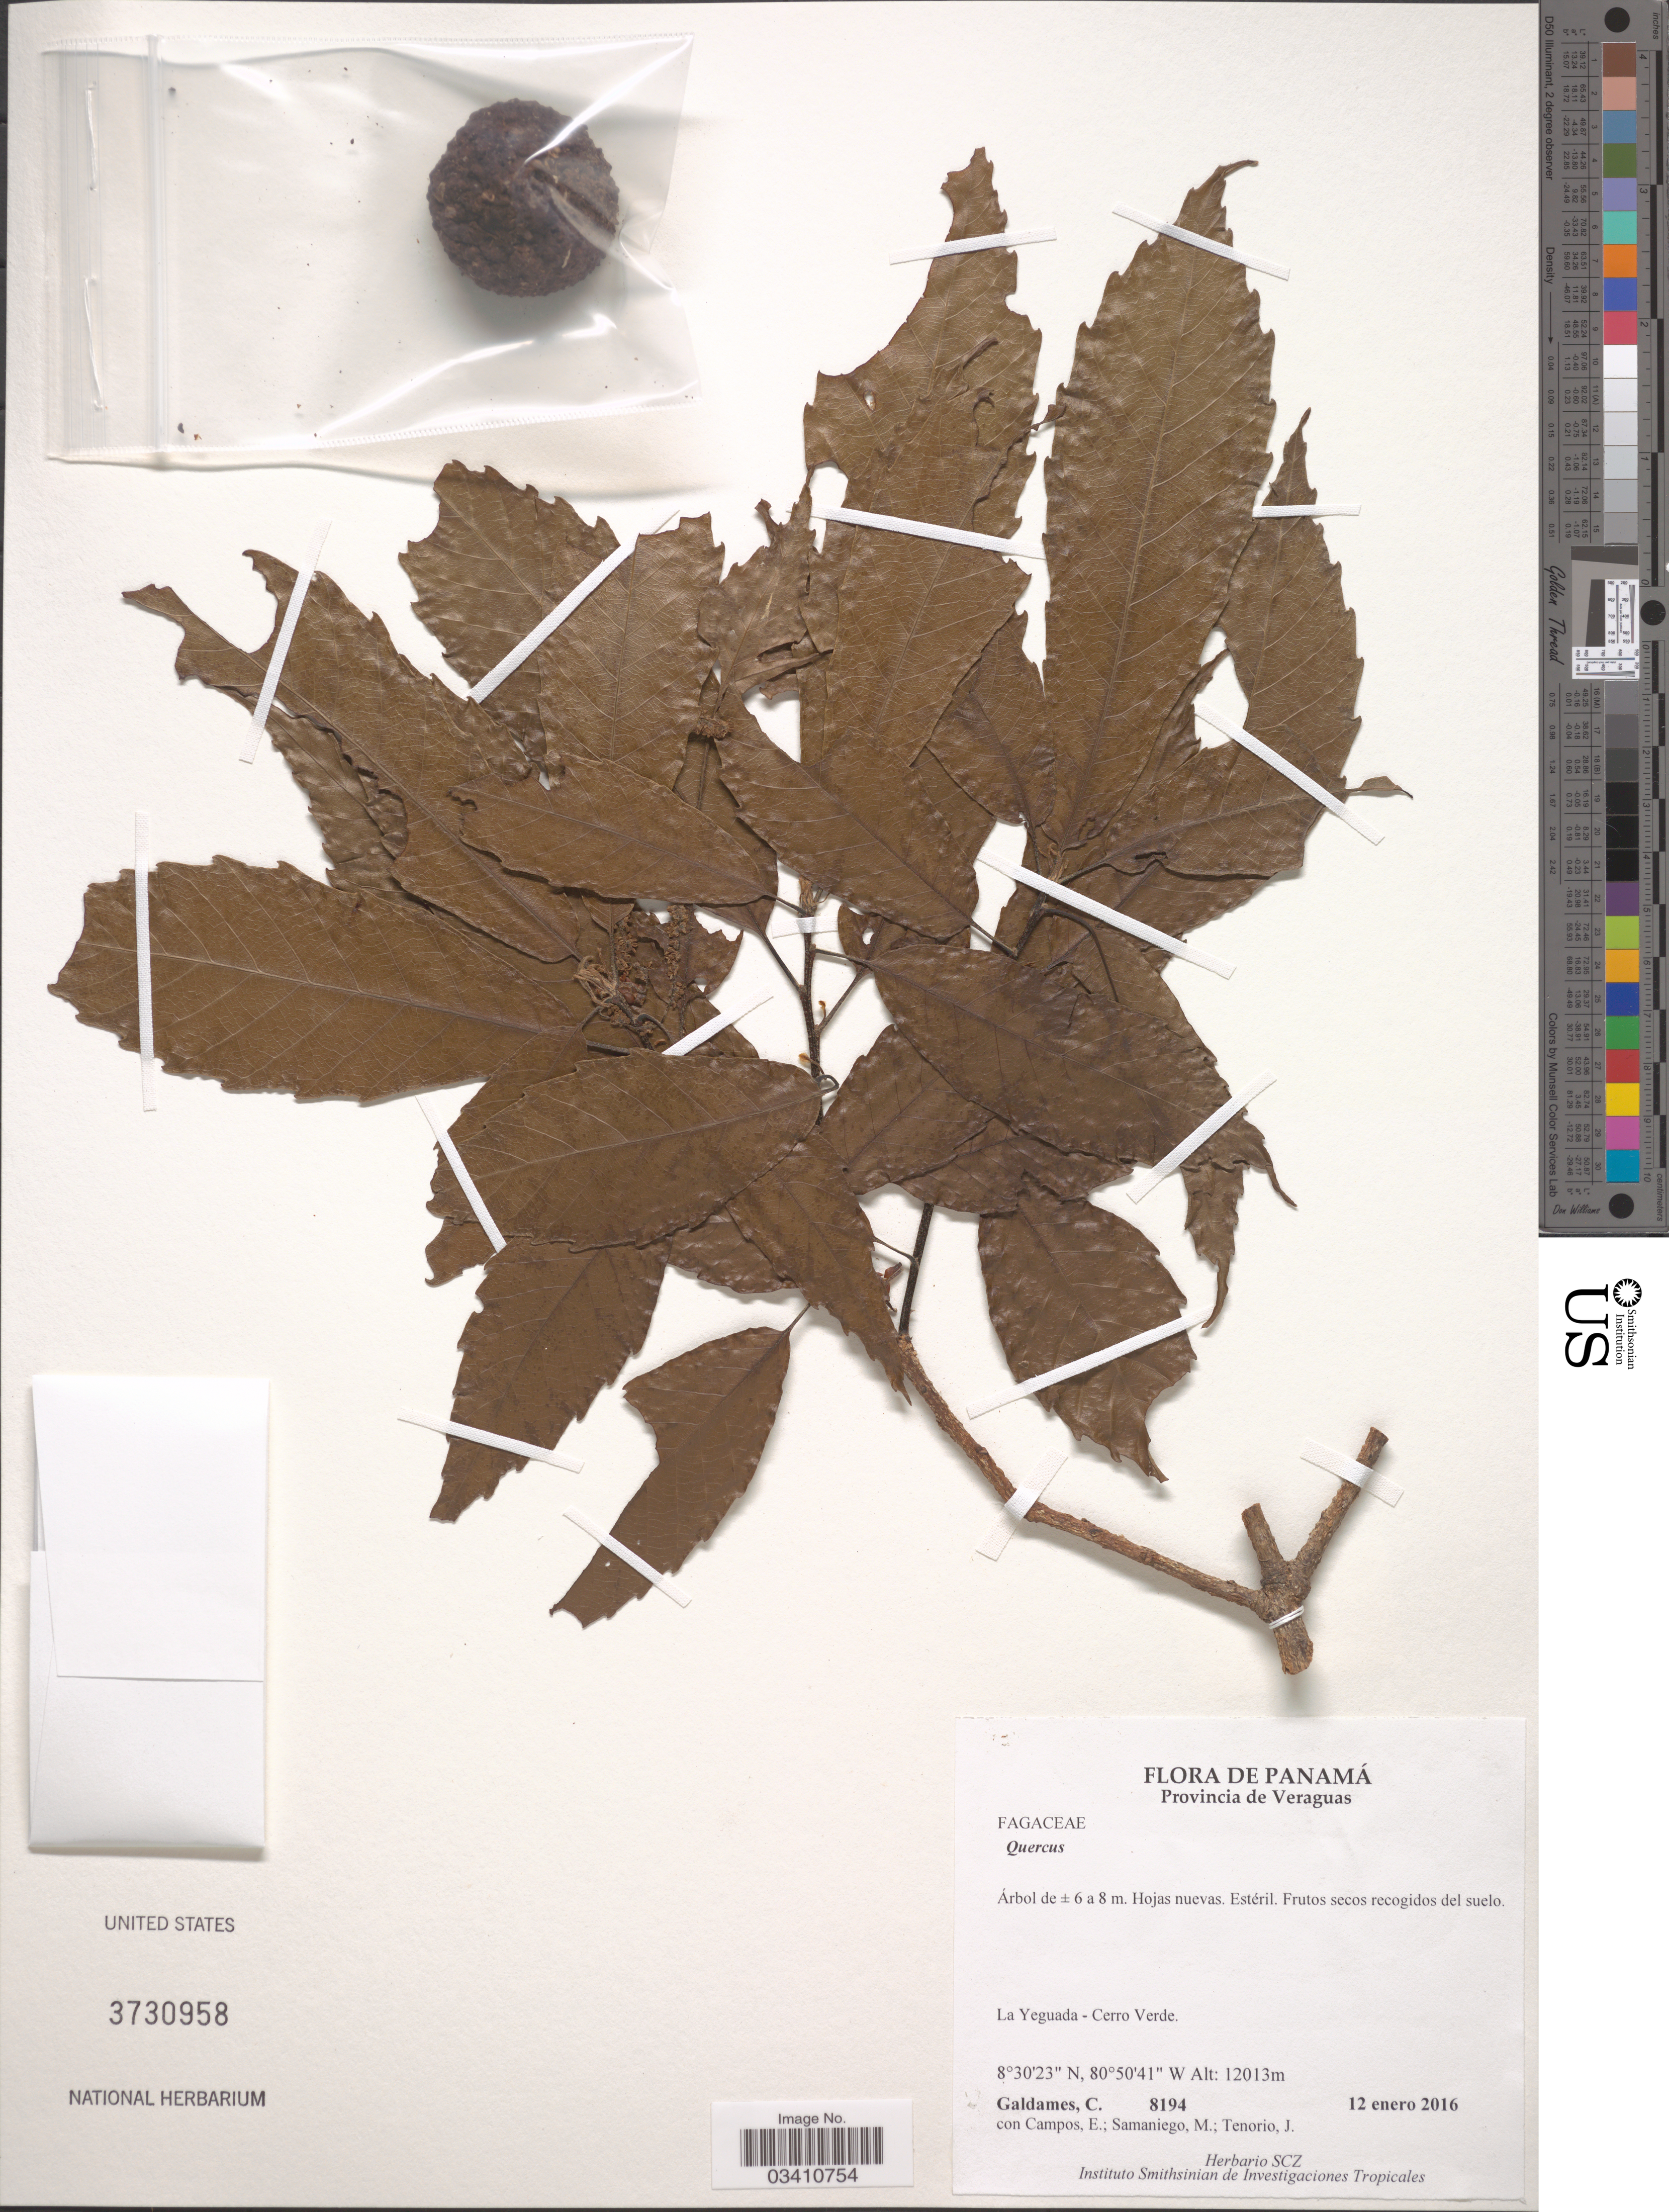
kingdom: Plantae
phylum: Tracheophyta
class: Magnoliopsida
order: Fagales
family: Fagaceae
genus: Quercus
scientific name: Quercus sp.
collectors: C. Galdames, E. Campos, M. Samaniego & J. Tenorio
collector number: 8194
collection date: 2016-01-12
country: Panama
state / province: Veraguas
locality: La Yeguada - Cerro Verde.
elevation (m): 12013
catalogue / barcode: US 3730958